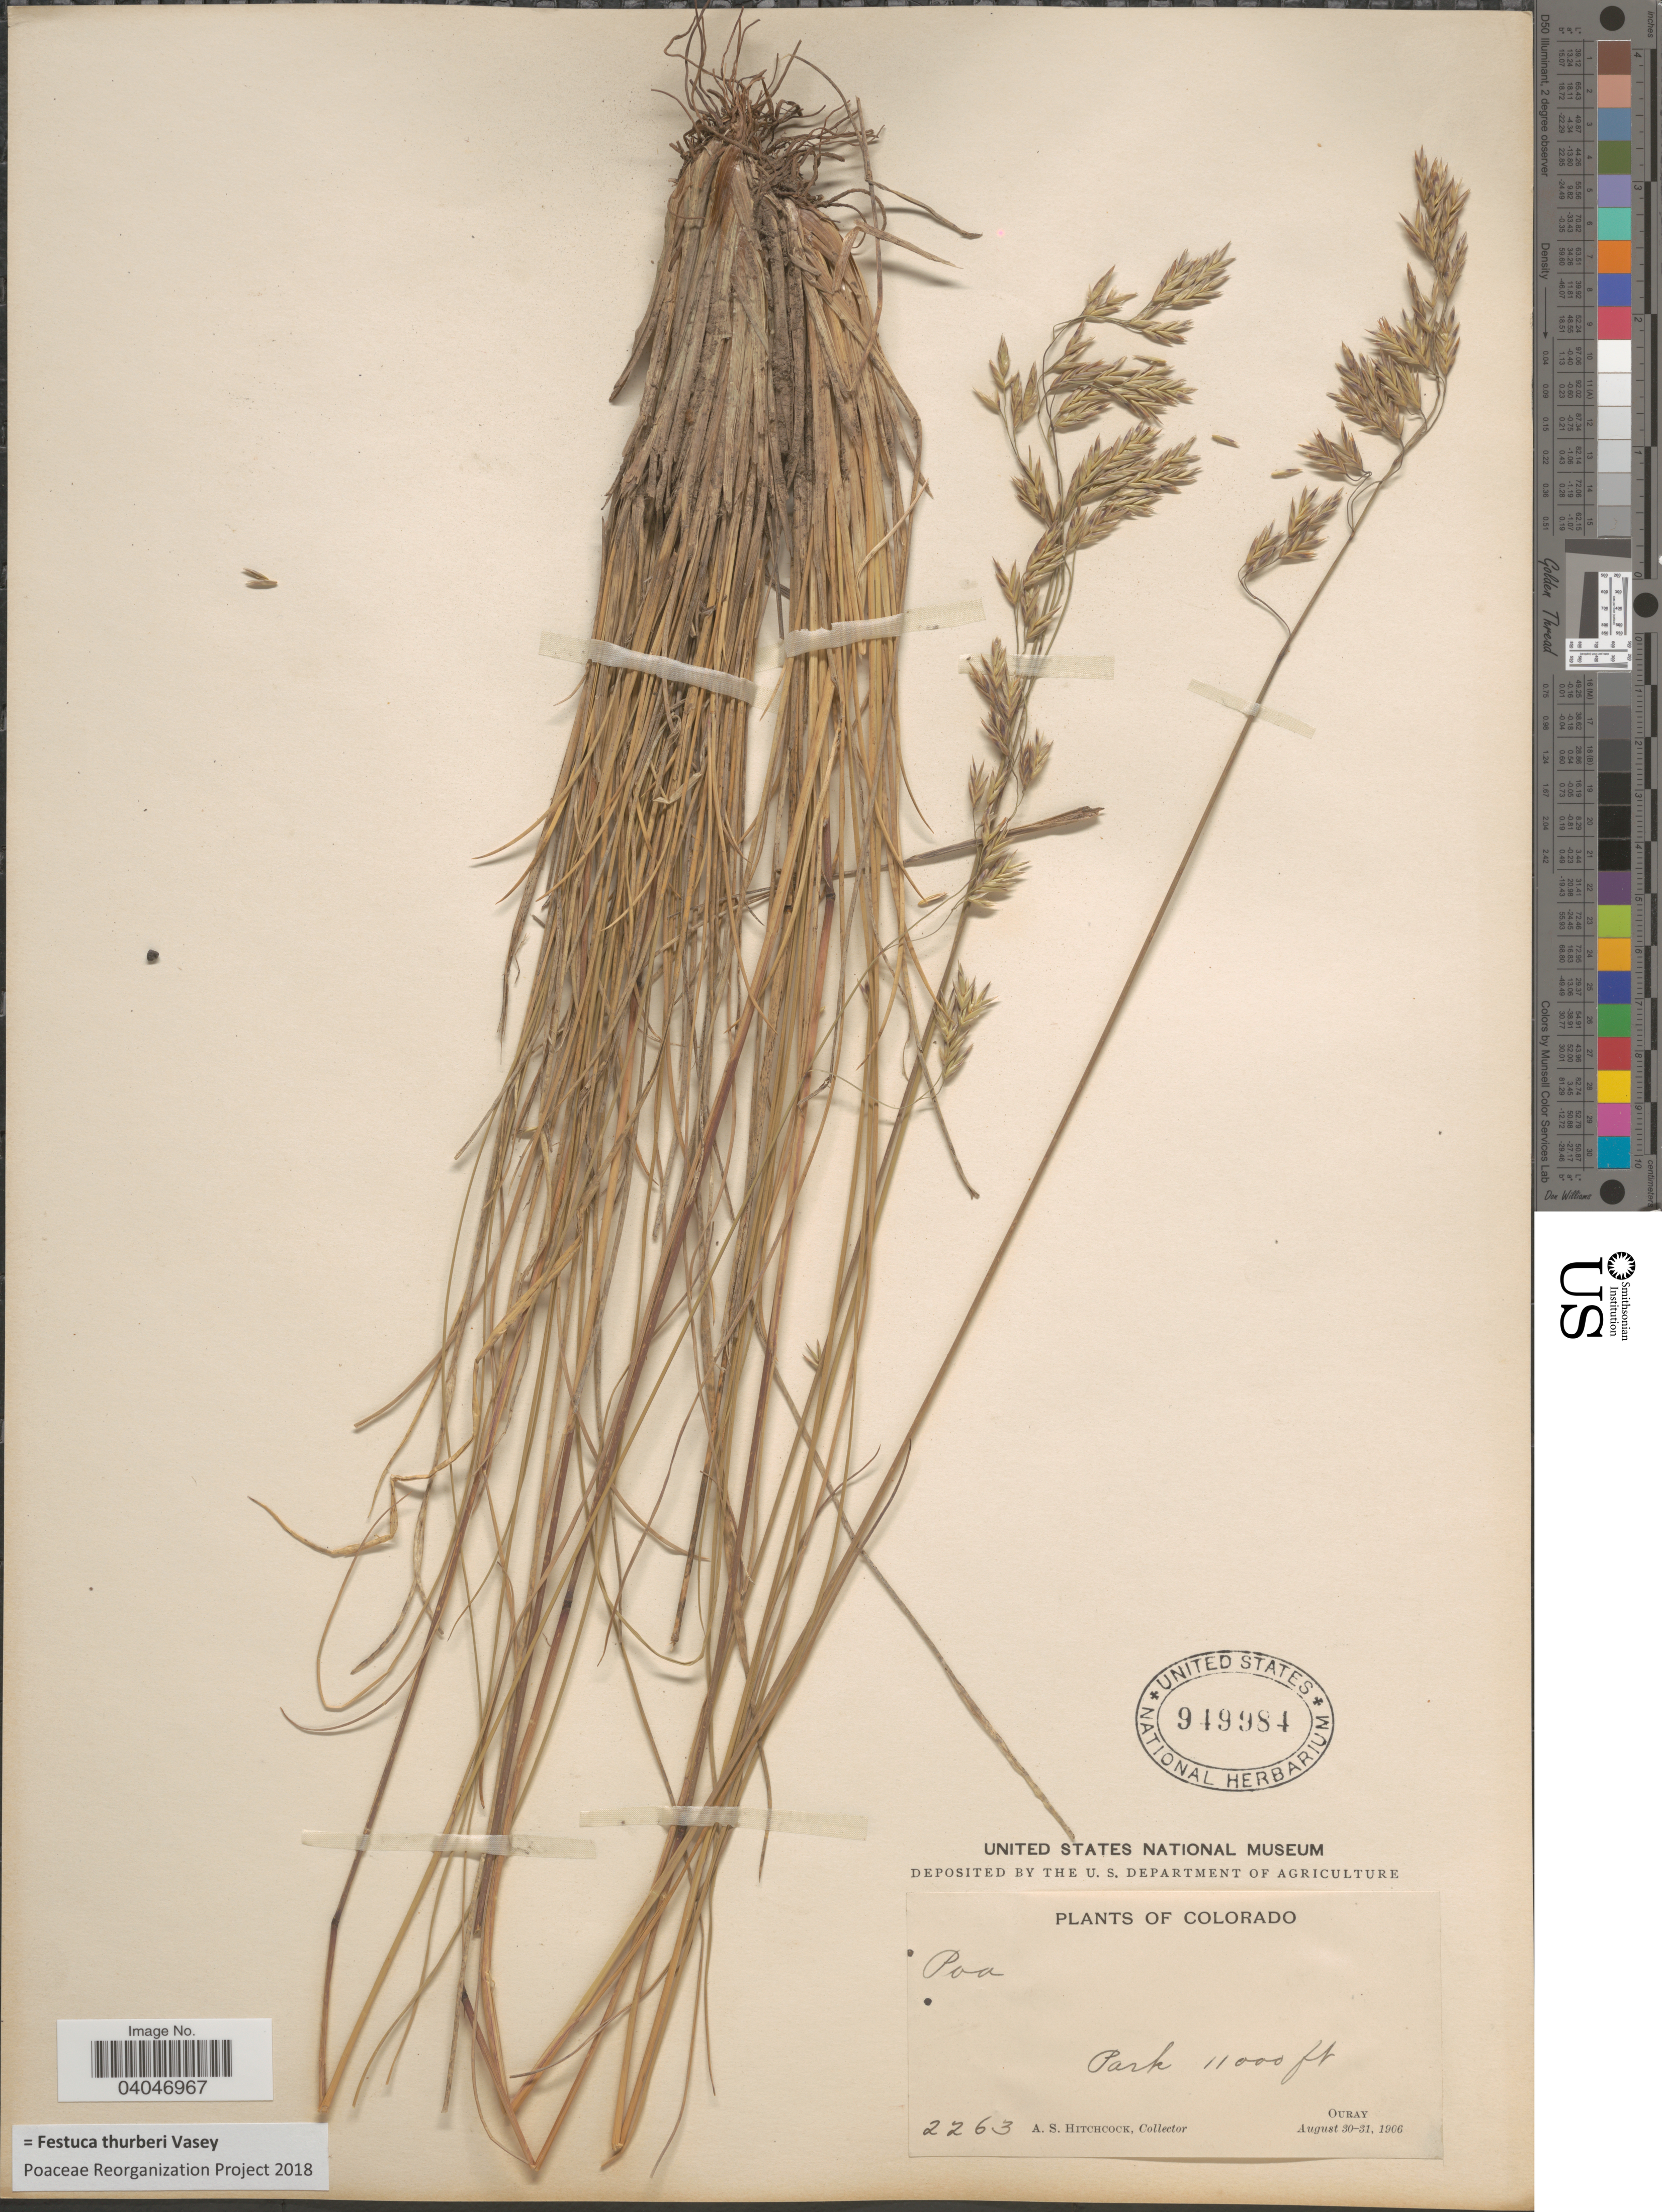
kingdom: Plantae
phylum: Tracheophyta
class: Liliopsida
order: Poales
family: Poaceae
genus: Festuca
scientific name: Festuca thurberi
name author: Vasey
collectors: A. S. Hitchcock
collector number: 2263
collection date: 1906-08-30/1906-08-31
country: United States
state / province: Colorado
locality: Park. Ouray.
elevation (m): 3353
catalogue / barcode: US 949984